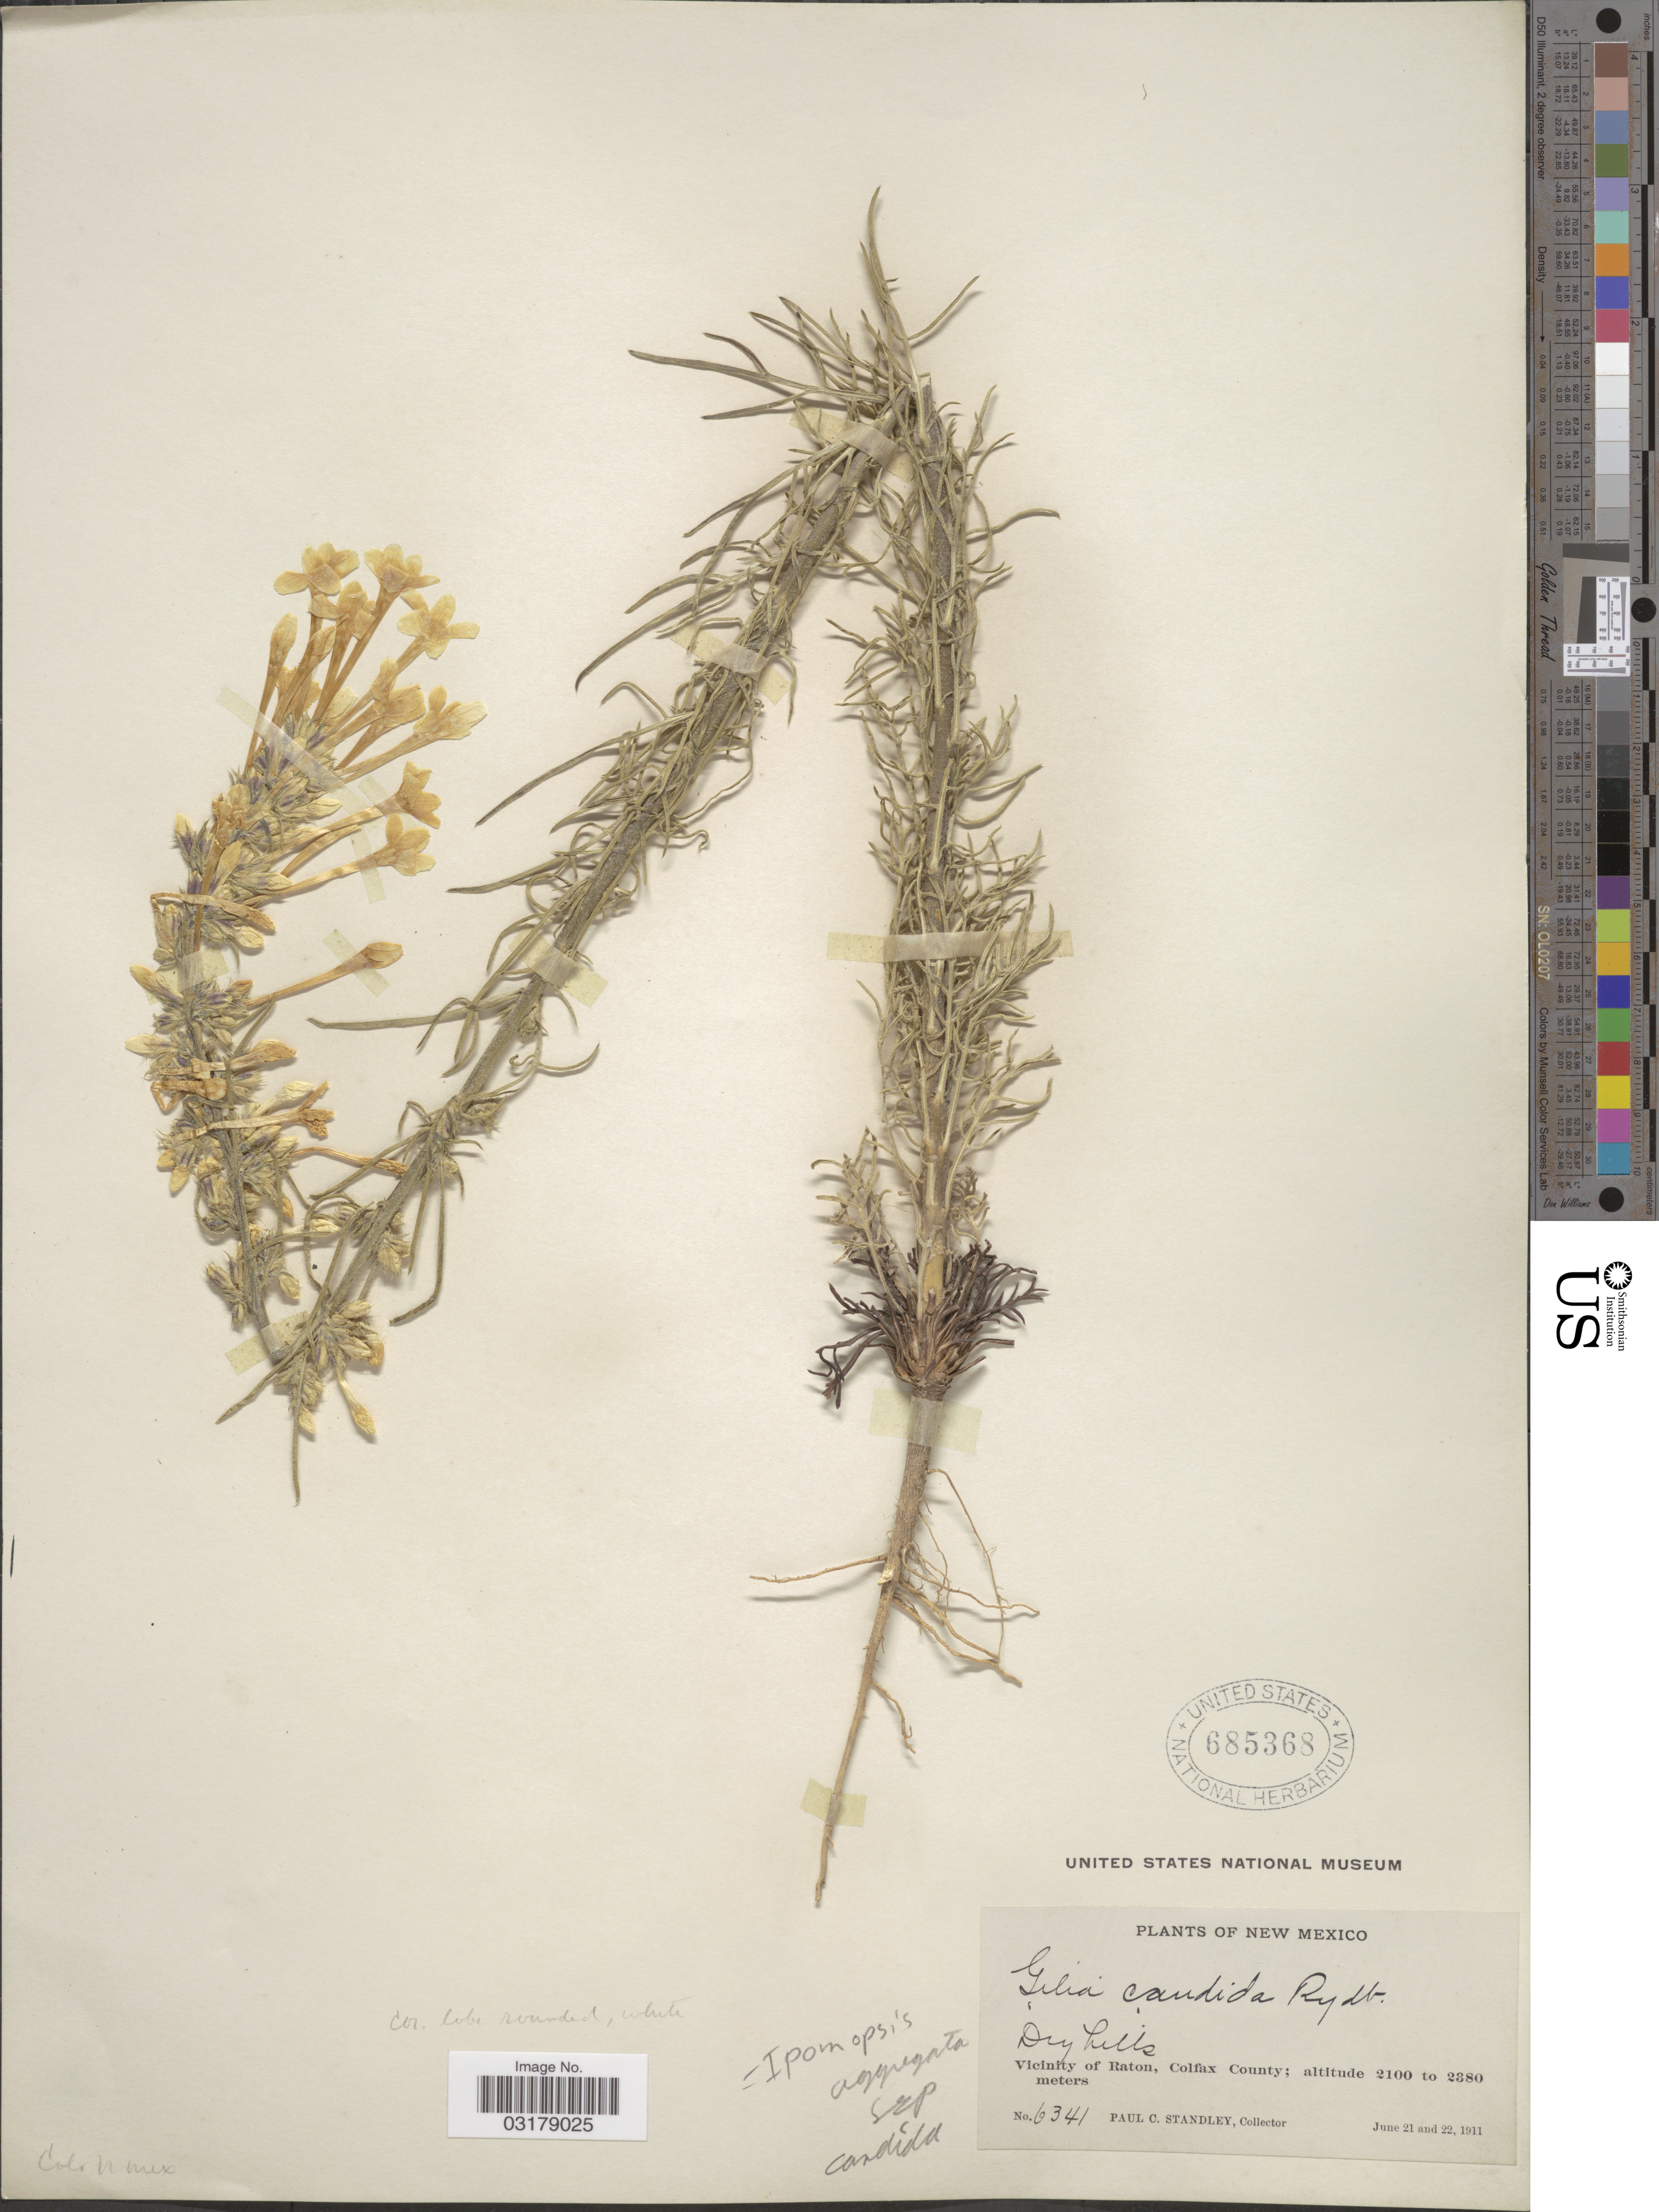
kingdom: Plantae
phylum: Tracheophyta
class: Magnoliopsida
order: Ericales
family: Polemoniaceae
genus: Ipomopsis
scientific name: Ipomopsis aggregata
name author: (Pursh) V.E. Grant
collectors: P. C. Standley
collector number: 6341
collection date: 1911-06-21/1911-06-22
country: United States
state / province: New Mexico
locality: Vicinity of Raton, Colfax County.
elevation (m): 640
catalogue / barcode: US 685368